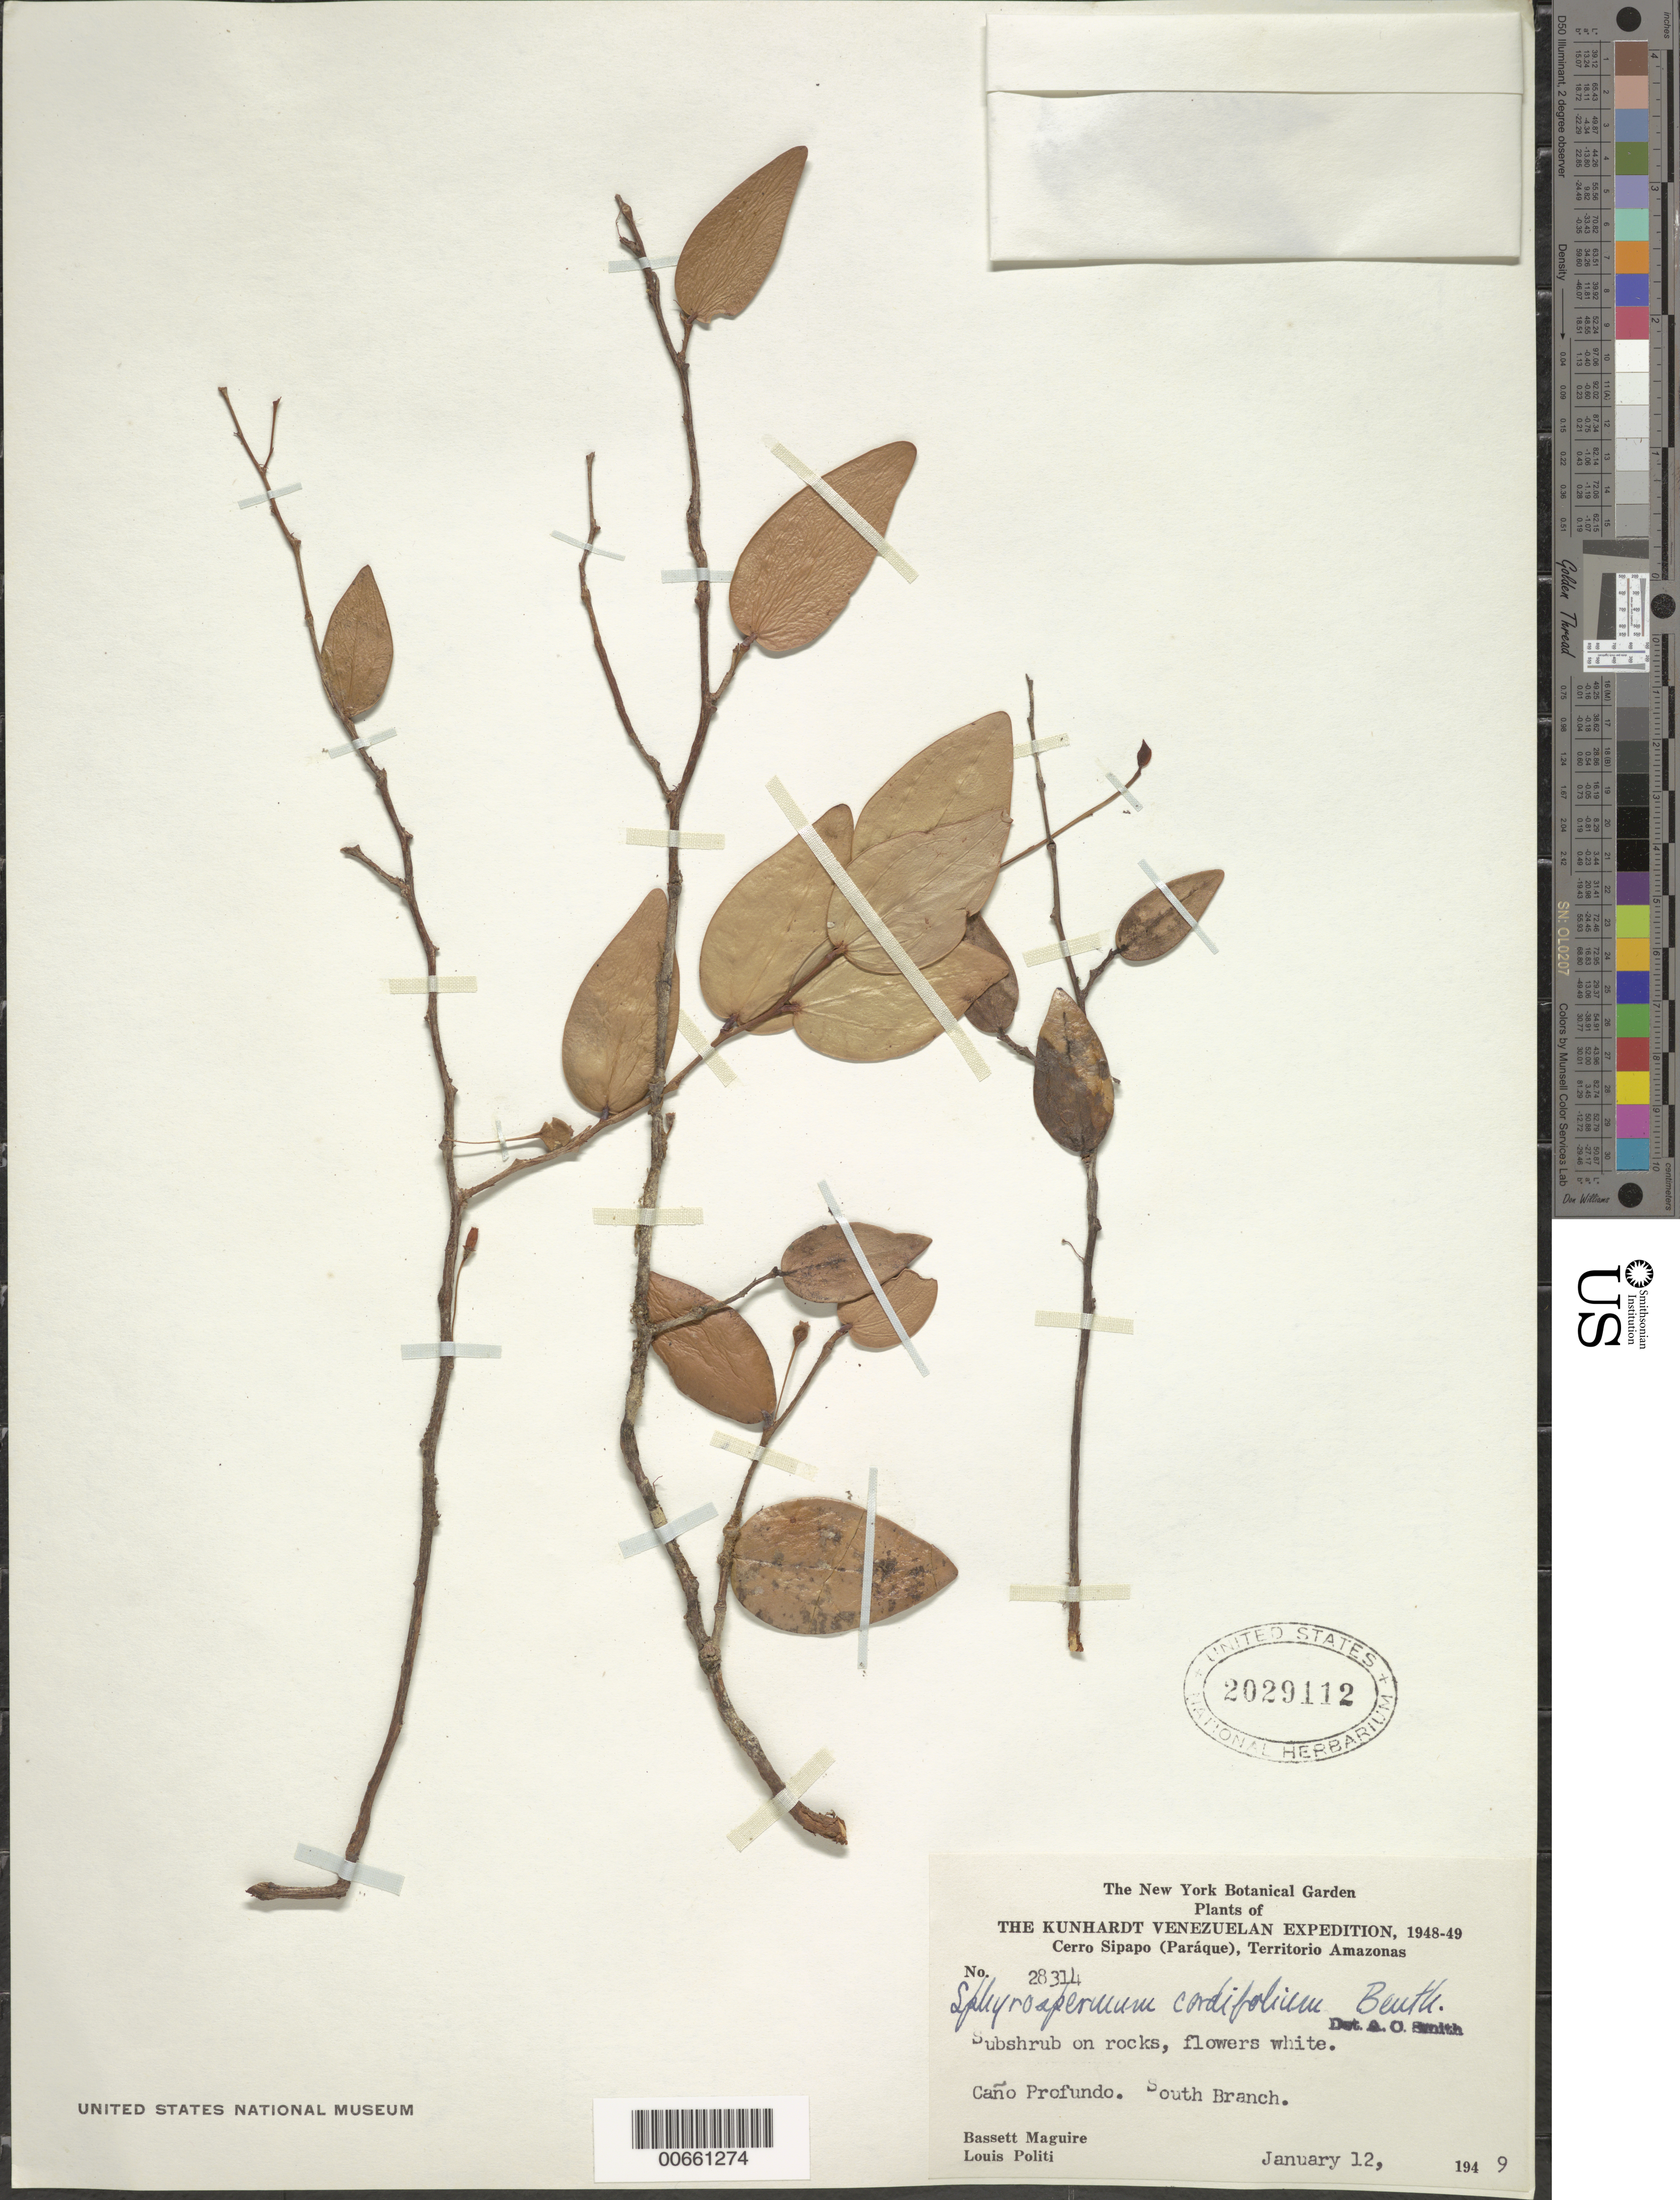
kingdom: Plantae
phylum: Tracheophyta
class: Magnoliopsida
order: Ericales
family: Ericaceae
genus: Sphyrospermum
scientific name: Sphyrospermum cordifolium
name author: Benth.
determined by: Smith, A. C.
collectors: B. Maguire & L. Politi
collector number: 28314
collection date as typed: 12-Jan-49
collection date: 1949-01-12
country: Venezuela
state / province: Amazonas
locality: Cerro Sipapo (Paráque), Caño Profundo, South Branch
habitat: On rocks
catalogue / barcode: US 2029112